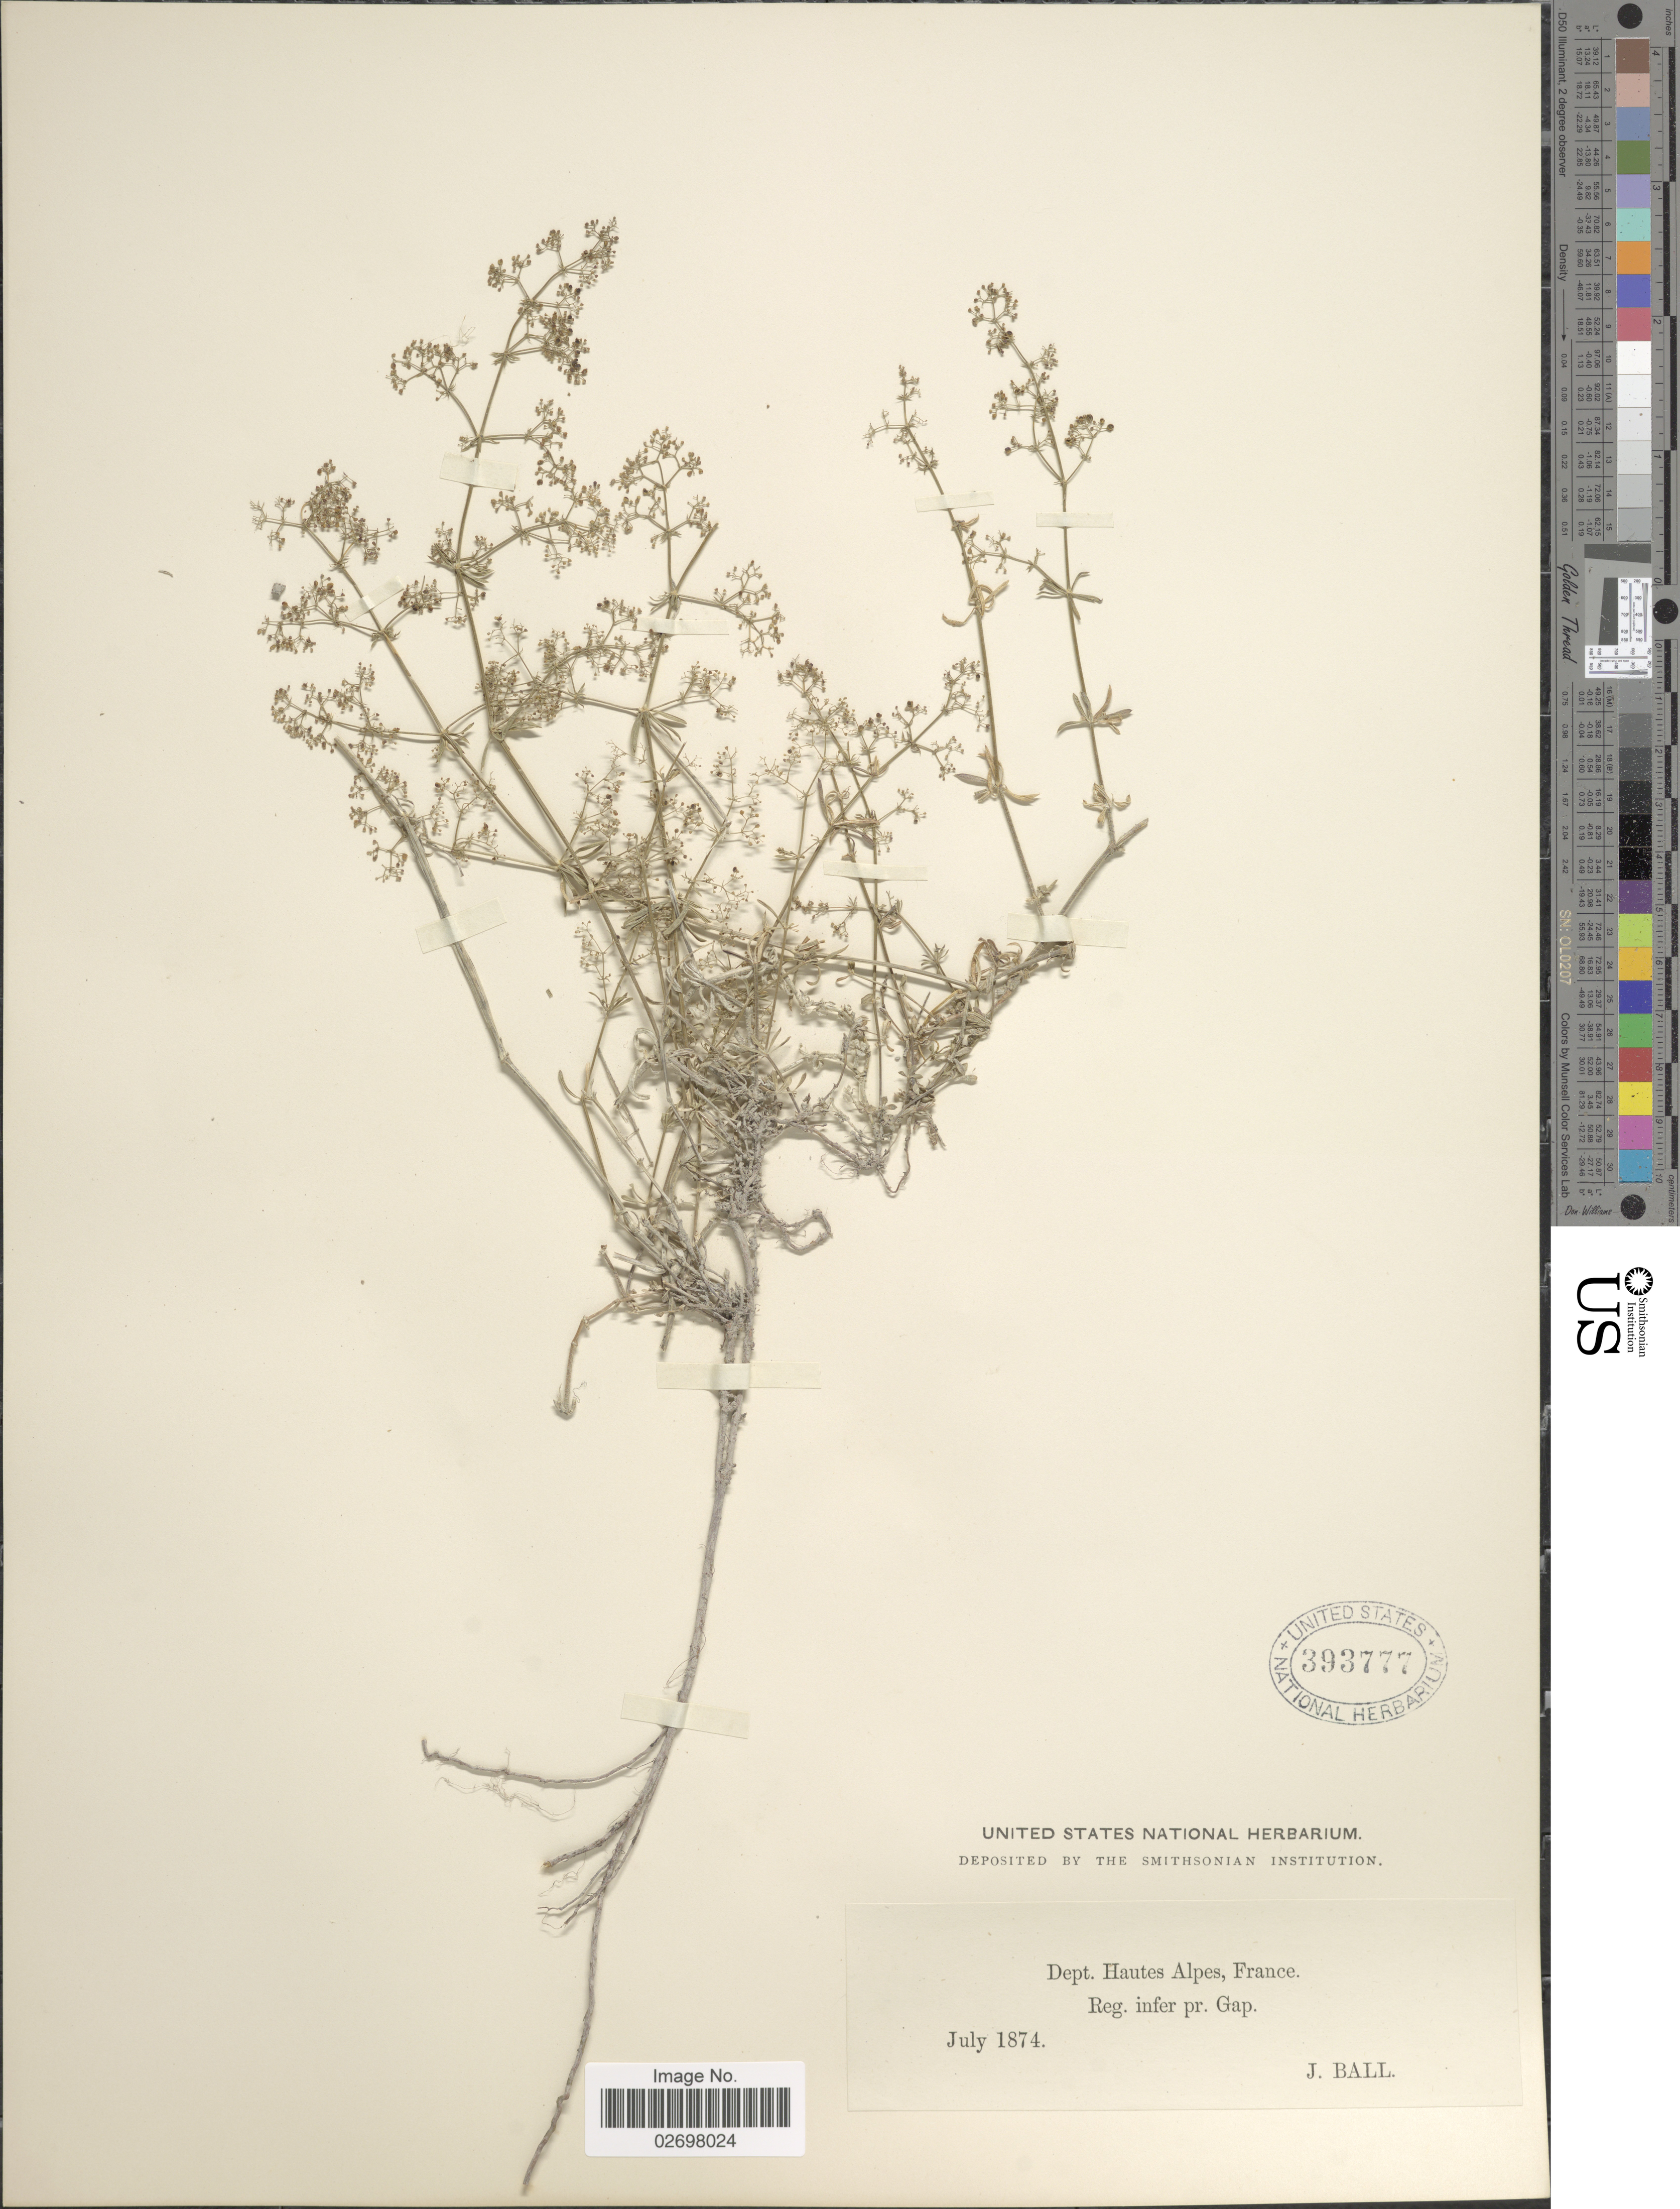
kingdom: Plantae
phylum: Tracheophyta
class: Magnoliopsida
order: Gentianales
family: Rubiaceae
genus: Galium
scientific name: Galium sp.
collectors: J. Ball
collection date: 1874-07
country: France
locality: Dept. Hautes Alpes, France, Reg. infer pr. Gap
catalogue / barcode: US 393777